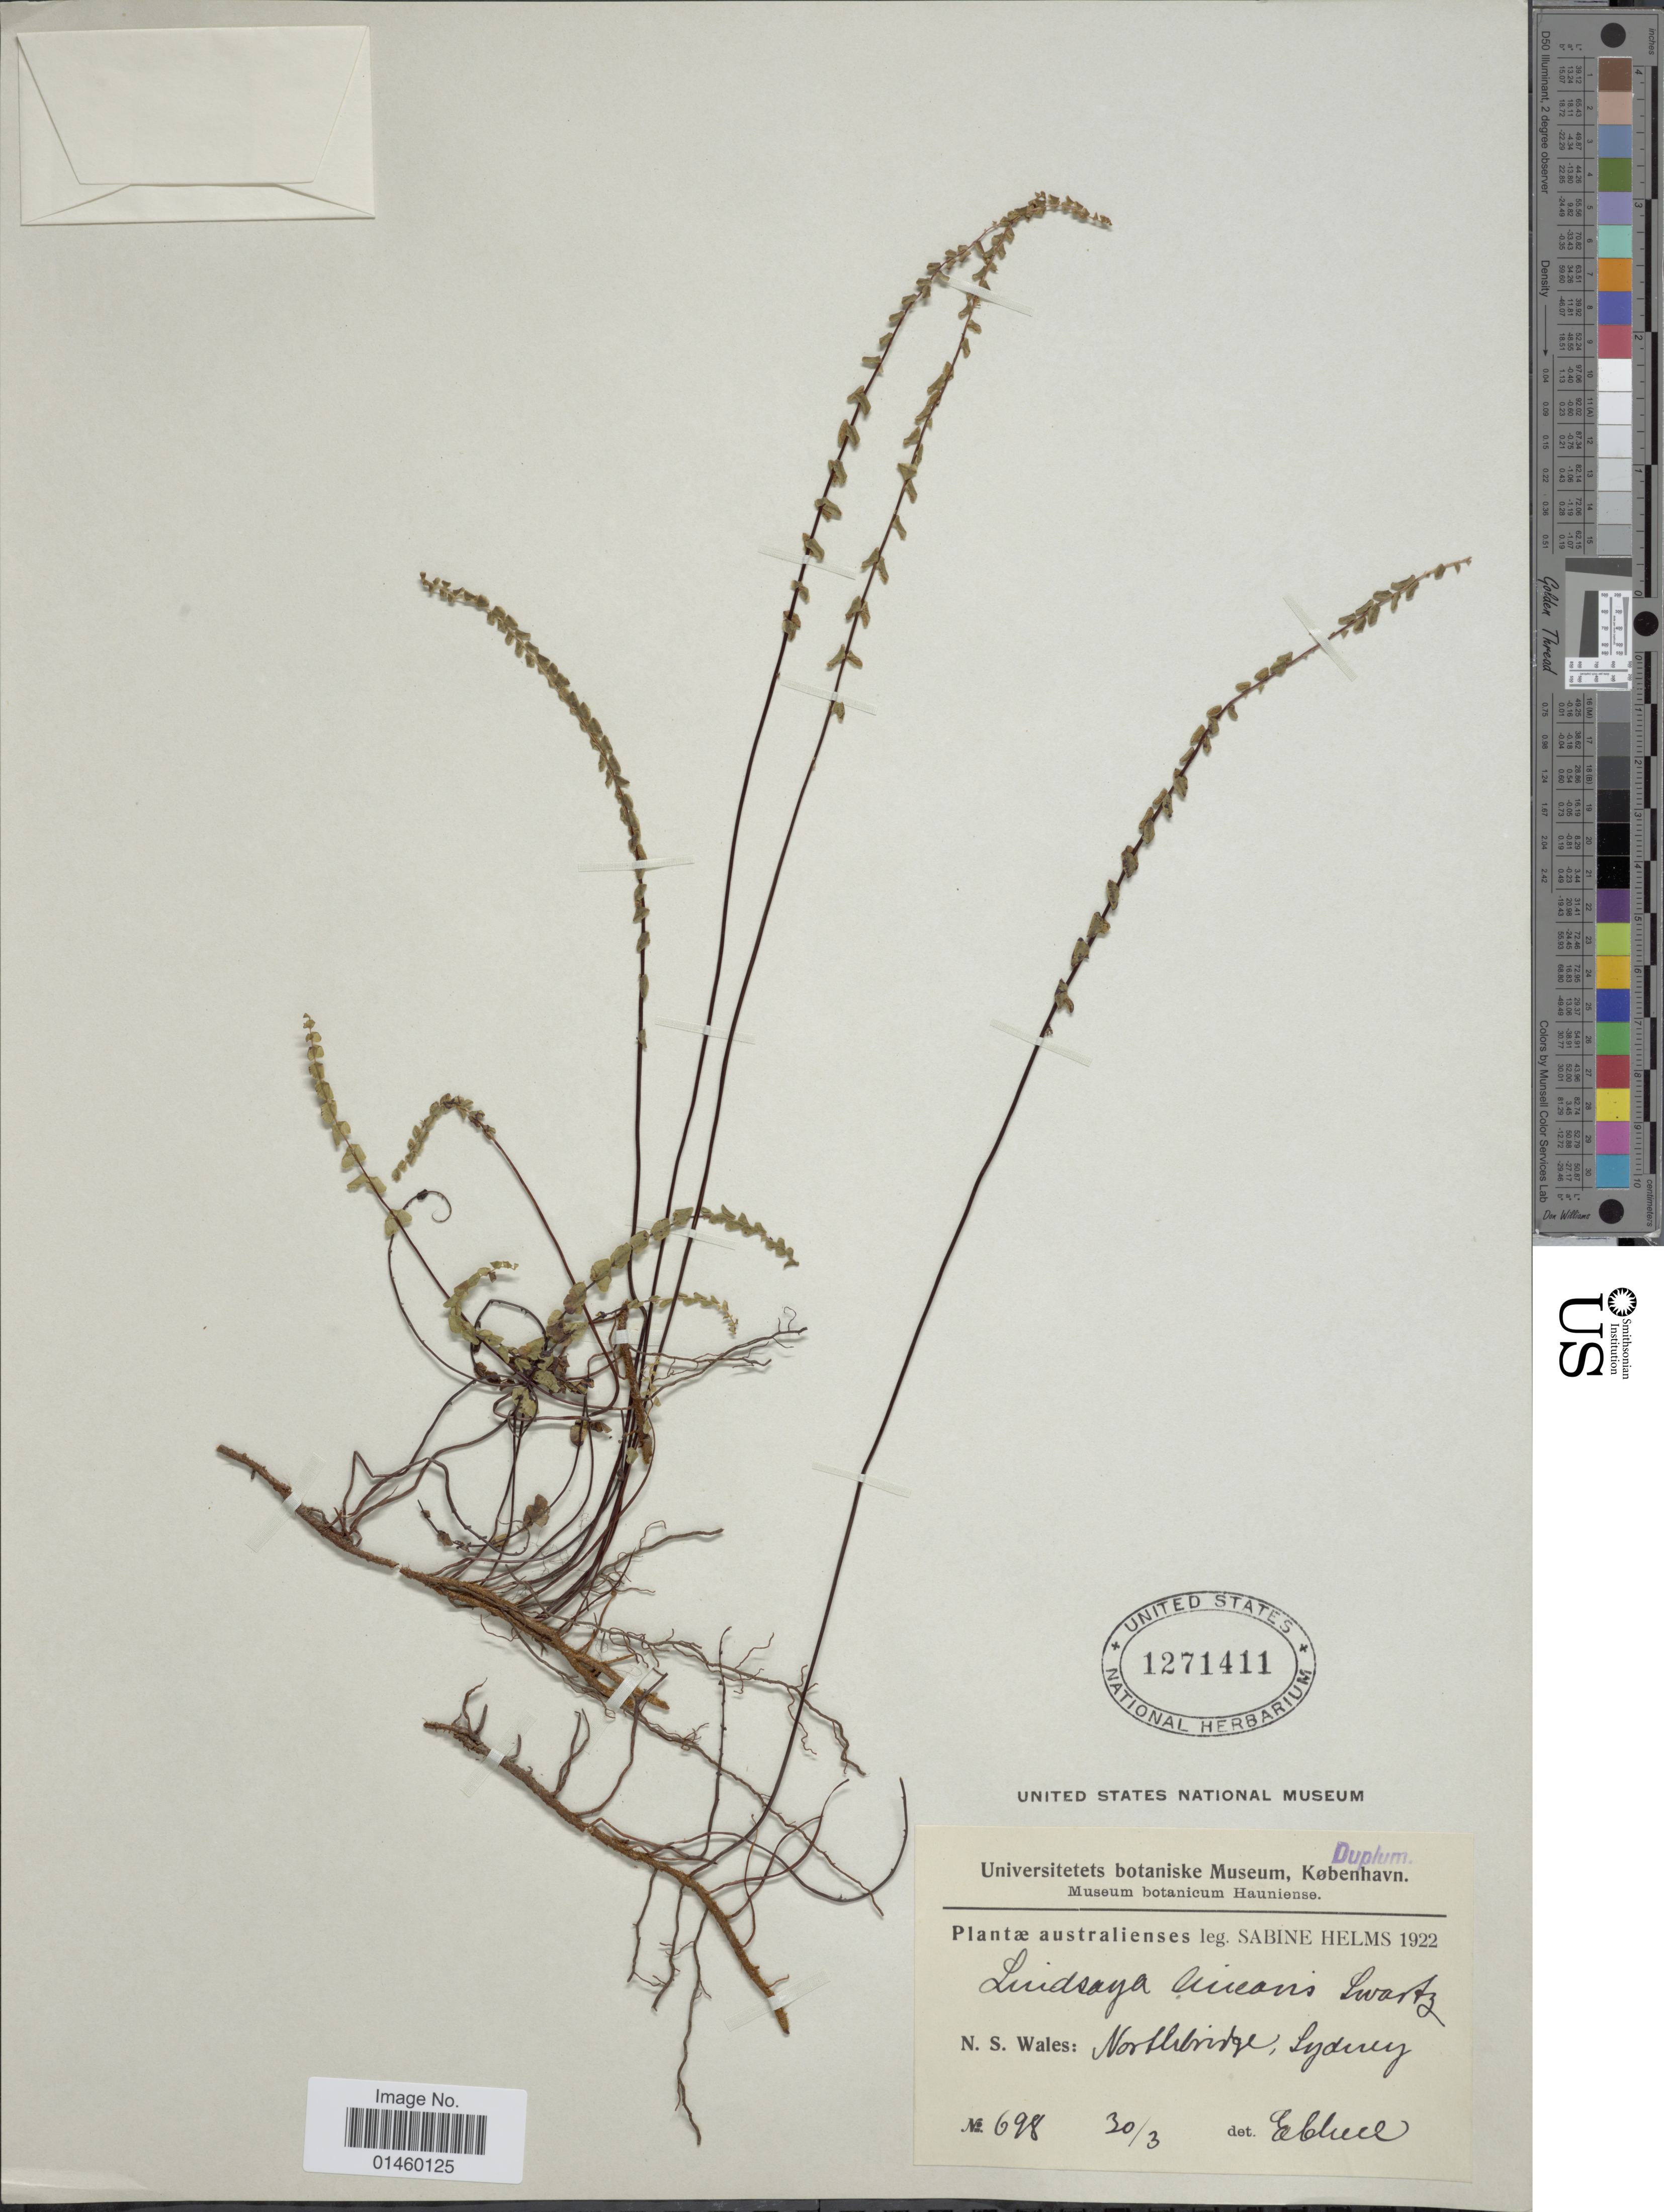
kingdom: Plantae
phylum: Tracheophyta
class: Polypodiopsida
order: Polypodiales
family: Lindsaeaceae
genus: Lindsaea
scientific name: Lindsaea linearis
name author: Sw.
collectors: S. Helms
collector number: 698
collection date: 1922-03-30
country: Australia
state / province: New South Wales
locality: Plantae australienses. N. S. Wales: Northbridge, Sydney.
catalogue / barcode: US 1271411